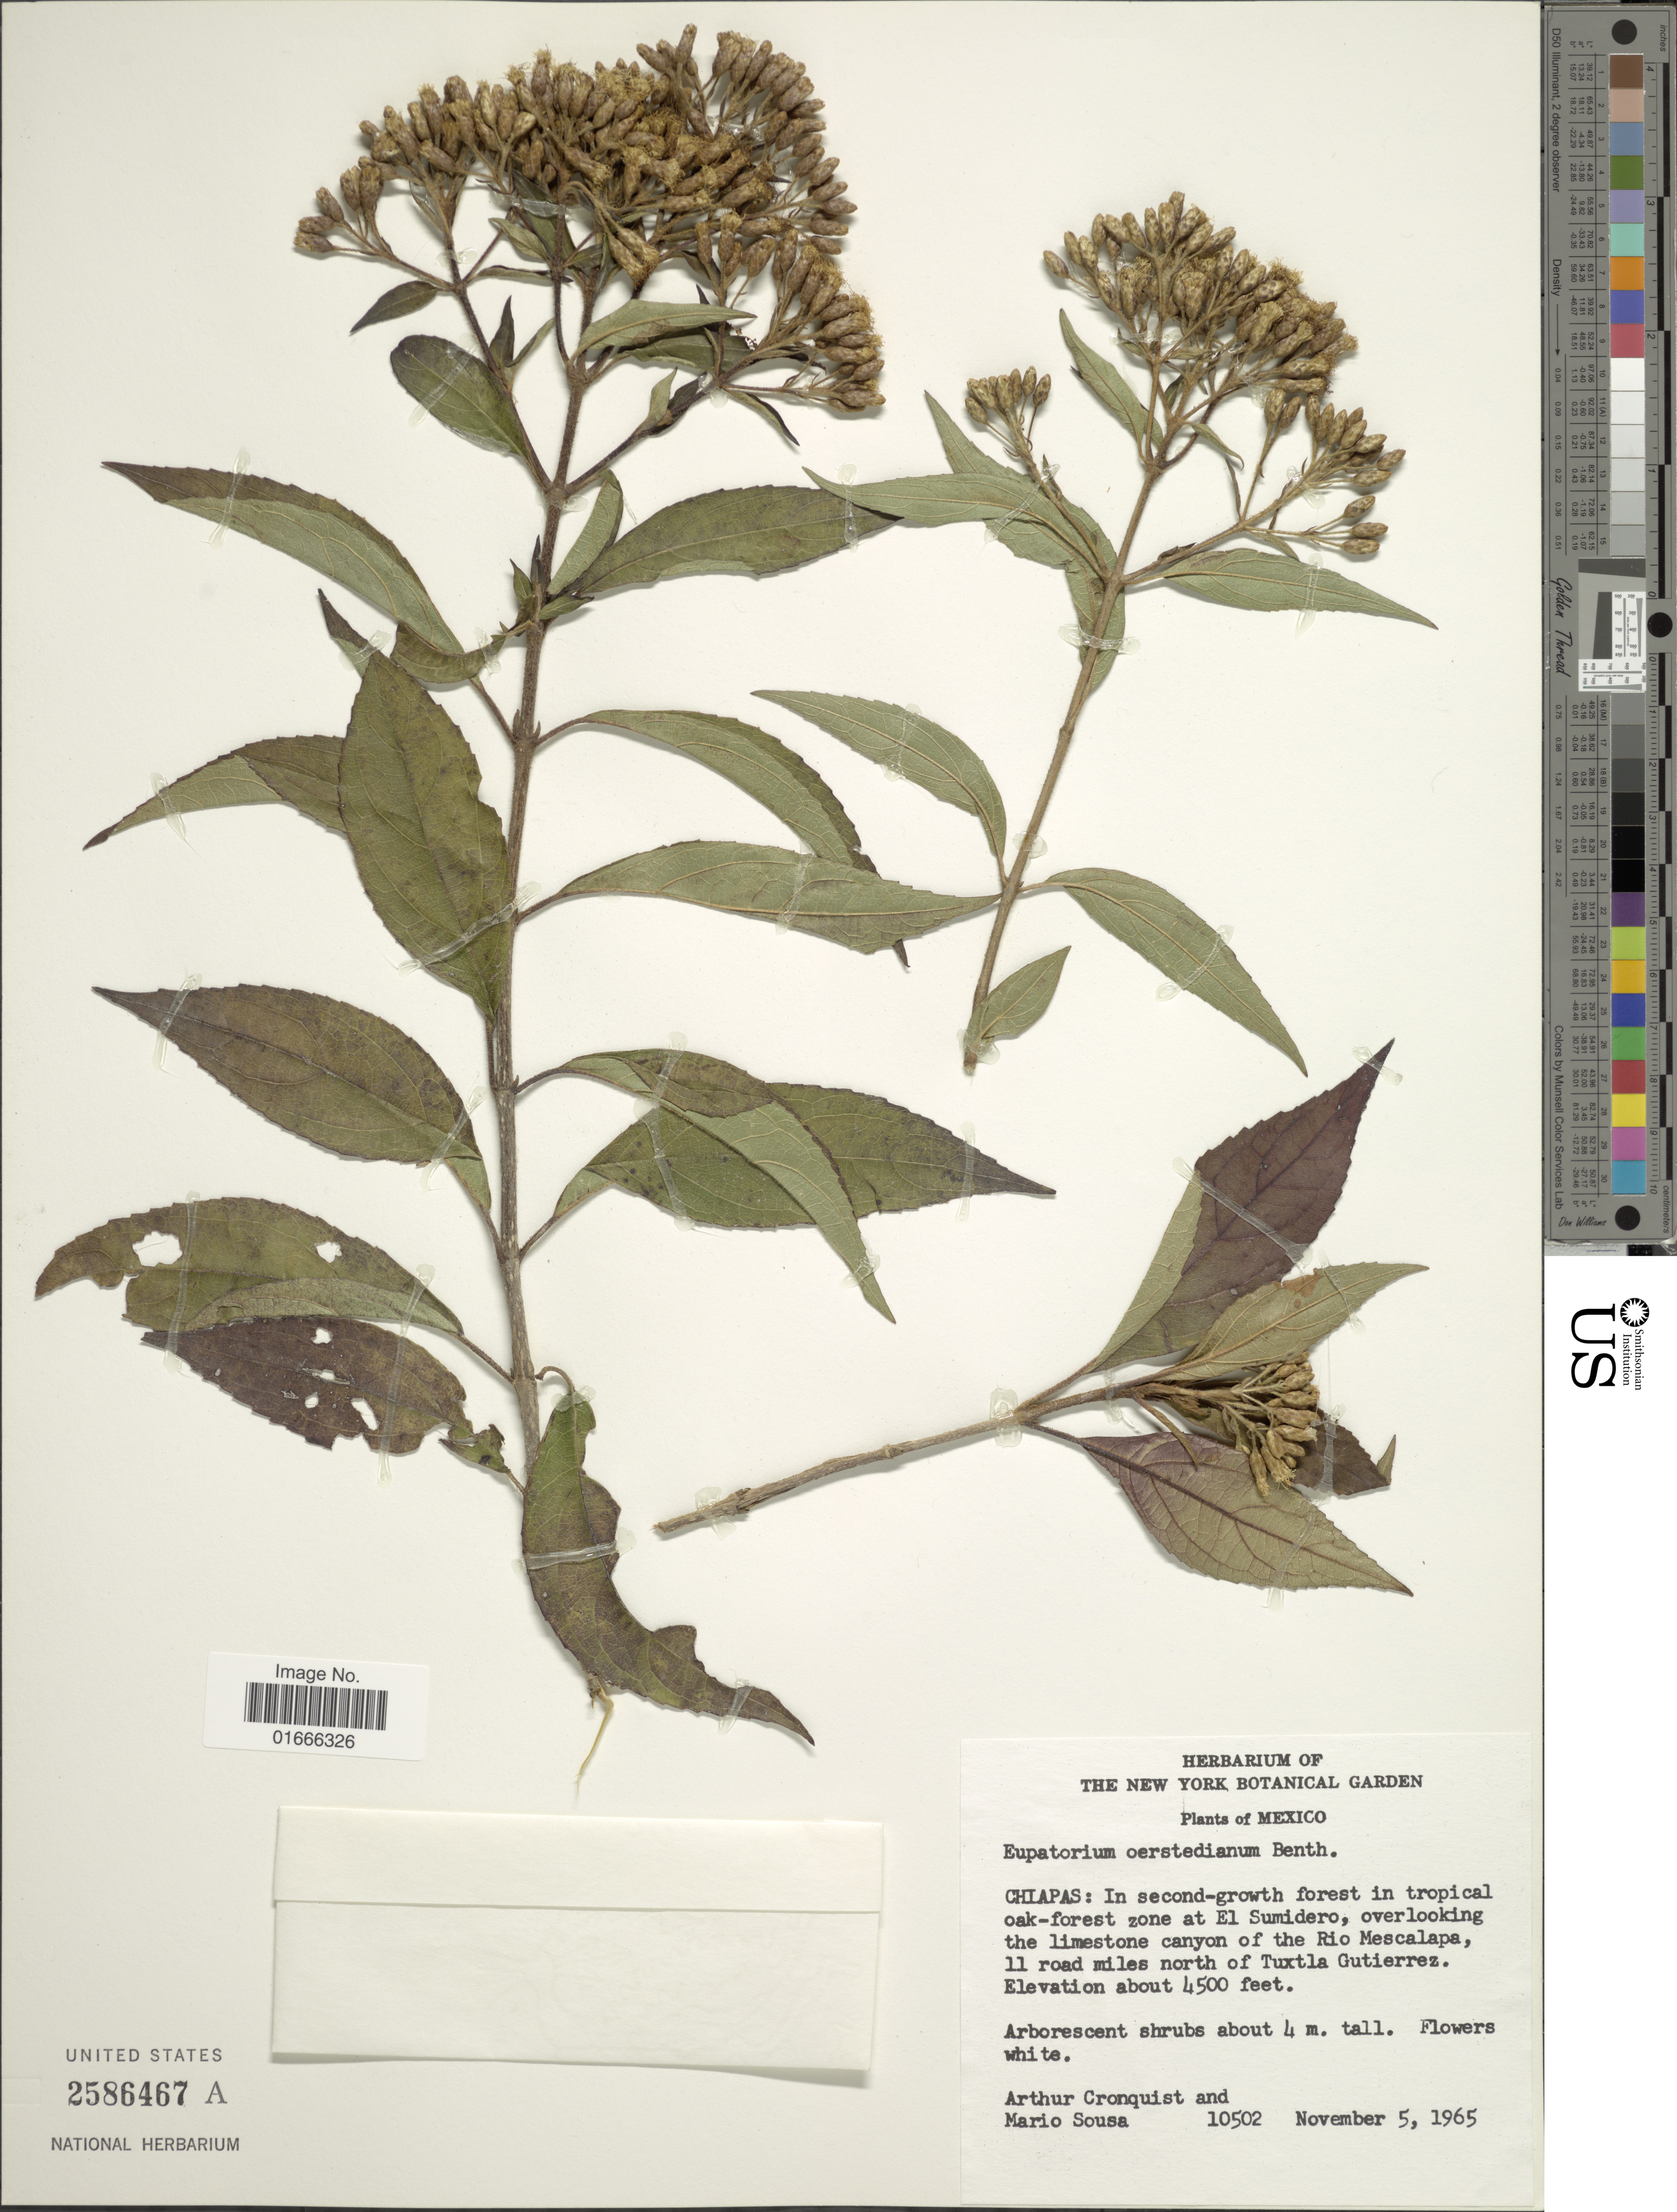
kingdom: Plantae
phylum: Tracheophyta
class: Magnoliopsida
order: Asterales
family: Asteraceae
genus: Chromolaena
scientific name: Chromolaena quercetorum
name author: (L.O. Williams) R.M. King & H. Rob.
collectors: A. J. Cronquist & M. Sousa S.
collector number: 10502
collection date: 1965-11-05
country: Mexico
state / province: Chiapas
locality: Zone at El Sumidero, overlooking the limestone canyon of the Rio Mescalapa, 11 road miles north of Tuxtla Gutierrez.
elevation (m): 1372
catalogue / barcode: US 2586467A